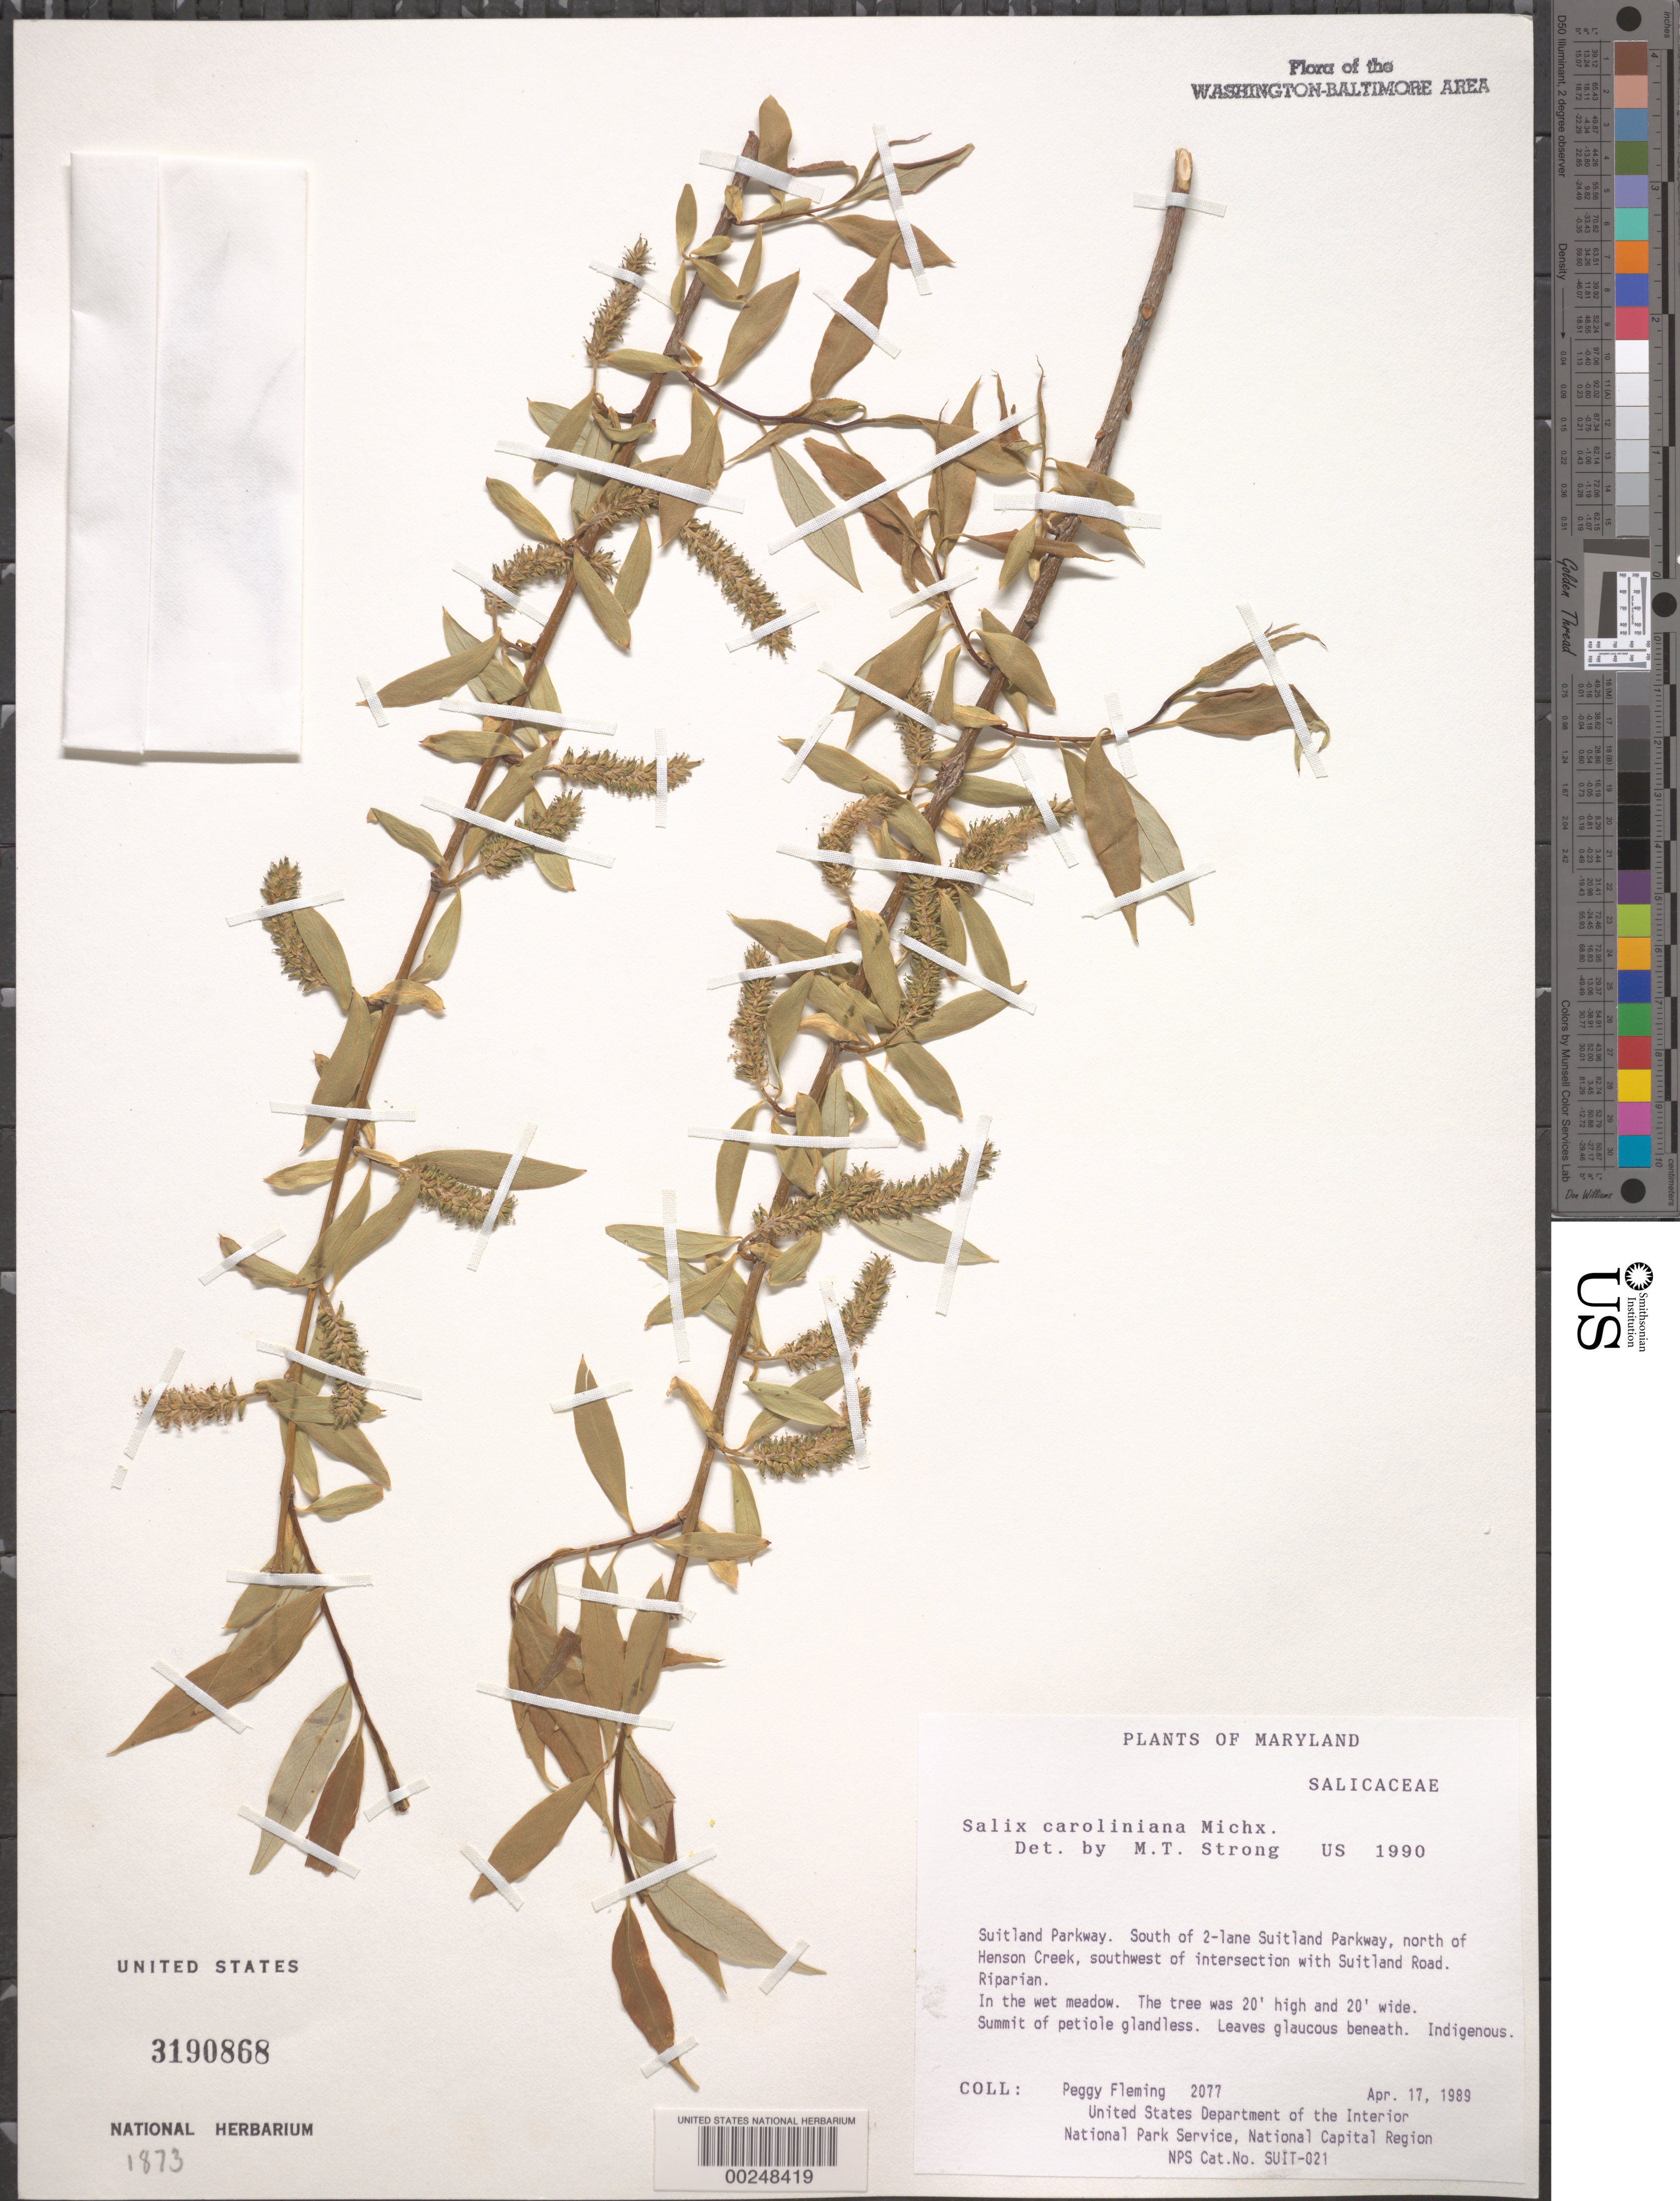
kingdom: Plantae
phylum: Tracheophyta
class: Magnoliopsida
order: Malpighiales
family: Salicaceae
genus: Salix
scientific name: Salix caroliniana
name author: Michx.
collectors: P. Fleming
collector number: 2077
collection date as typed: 17 Apr 1989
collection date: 1989-04-17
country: United States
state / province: Maryland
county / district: Prince George's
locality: Suitland Parkway, N of Henson Creek, SW of intersection with Suitland Road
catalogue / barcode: US 3190868